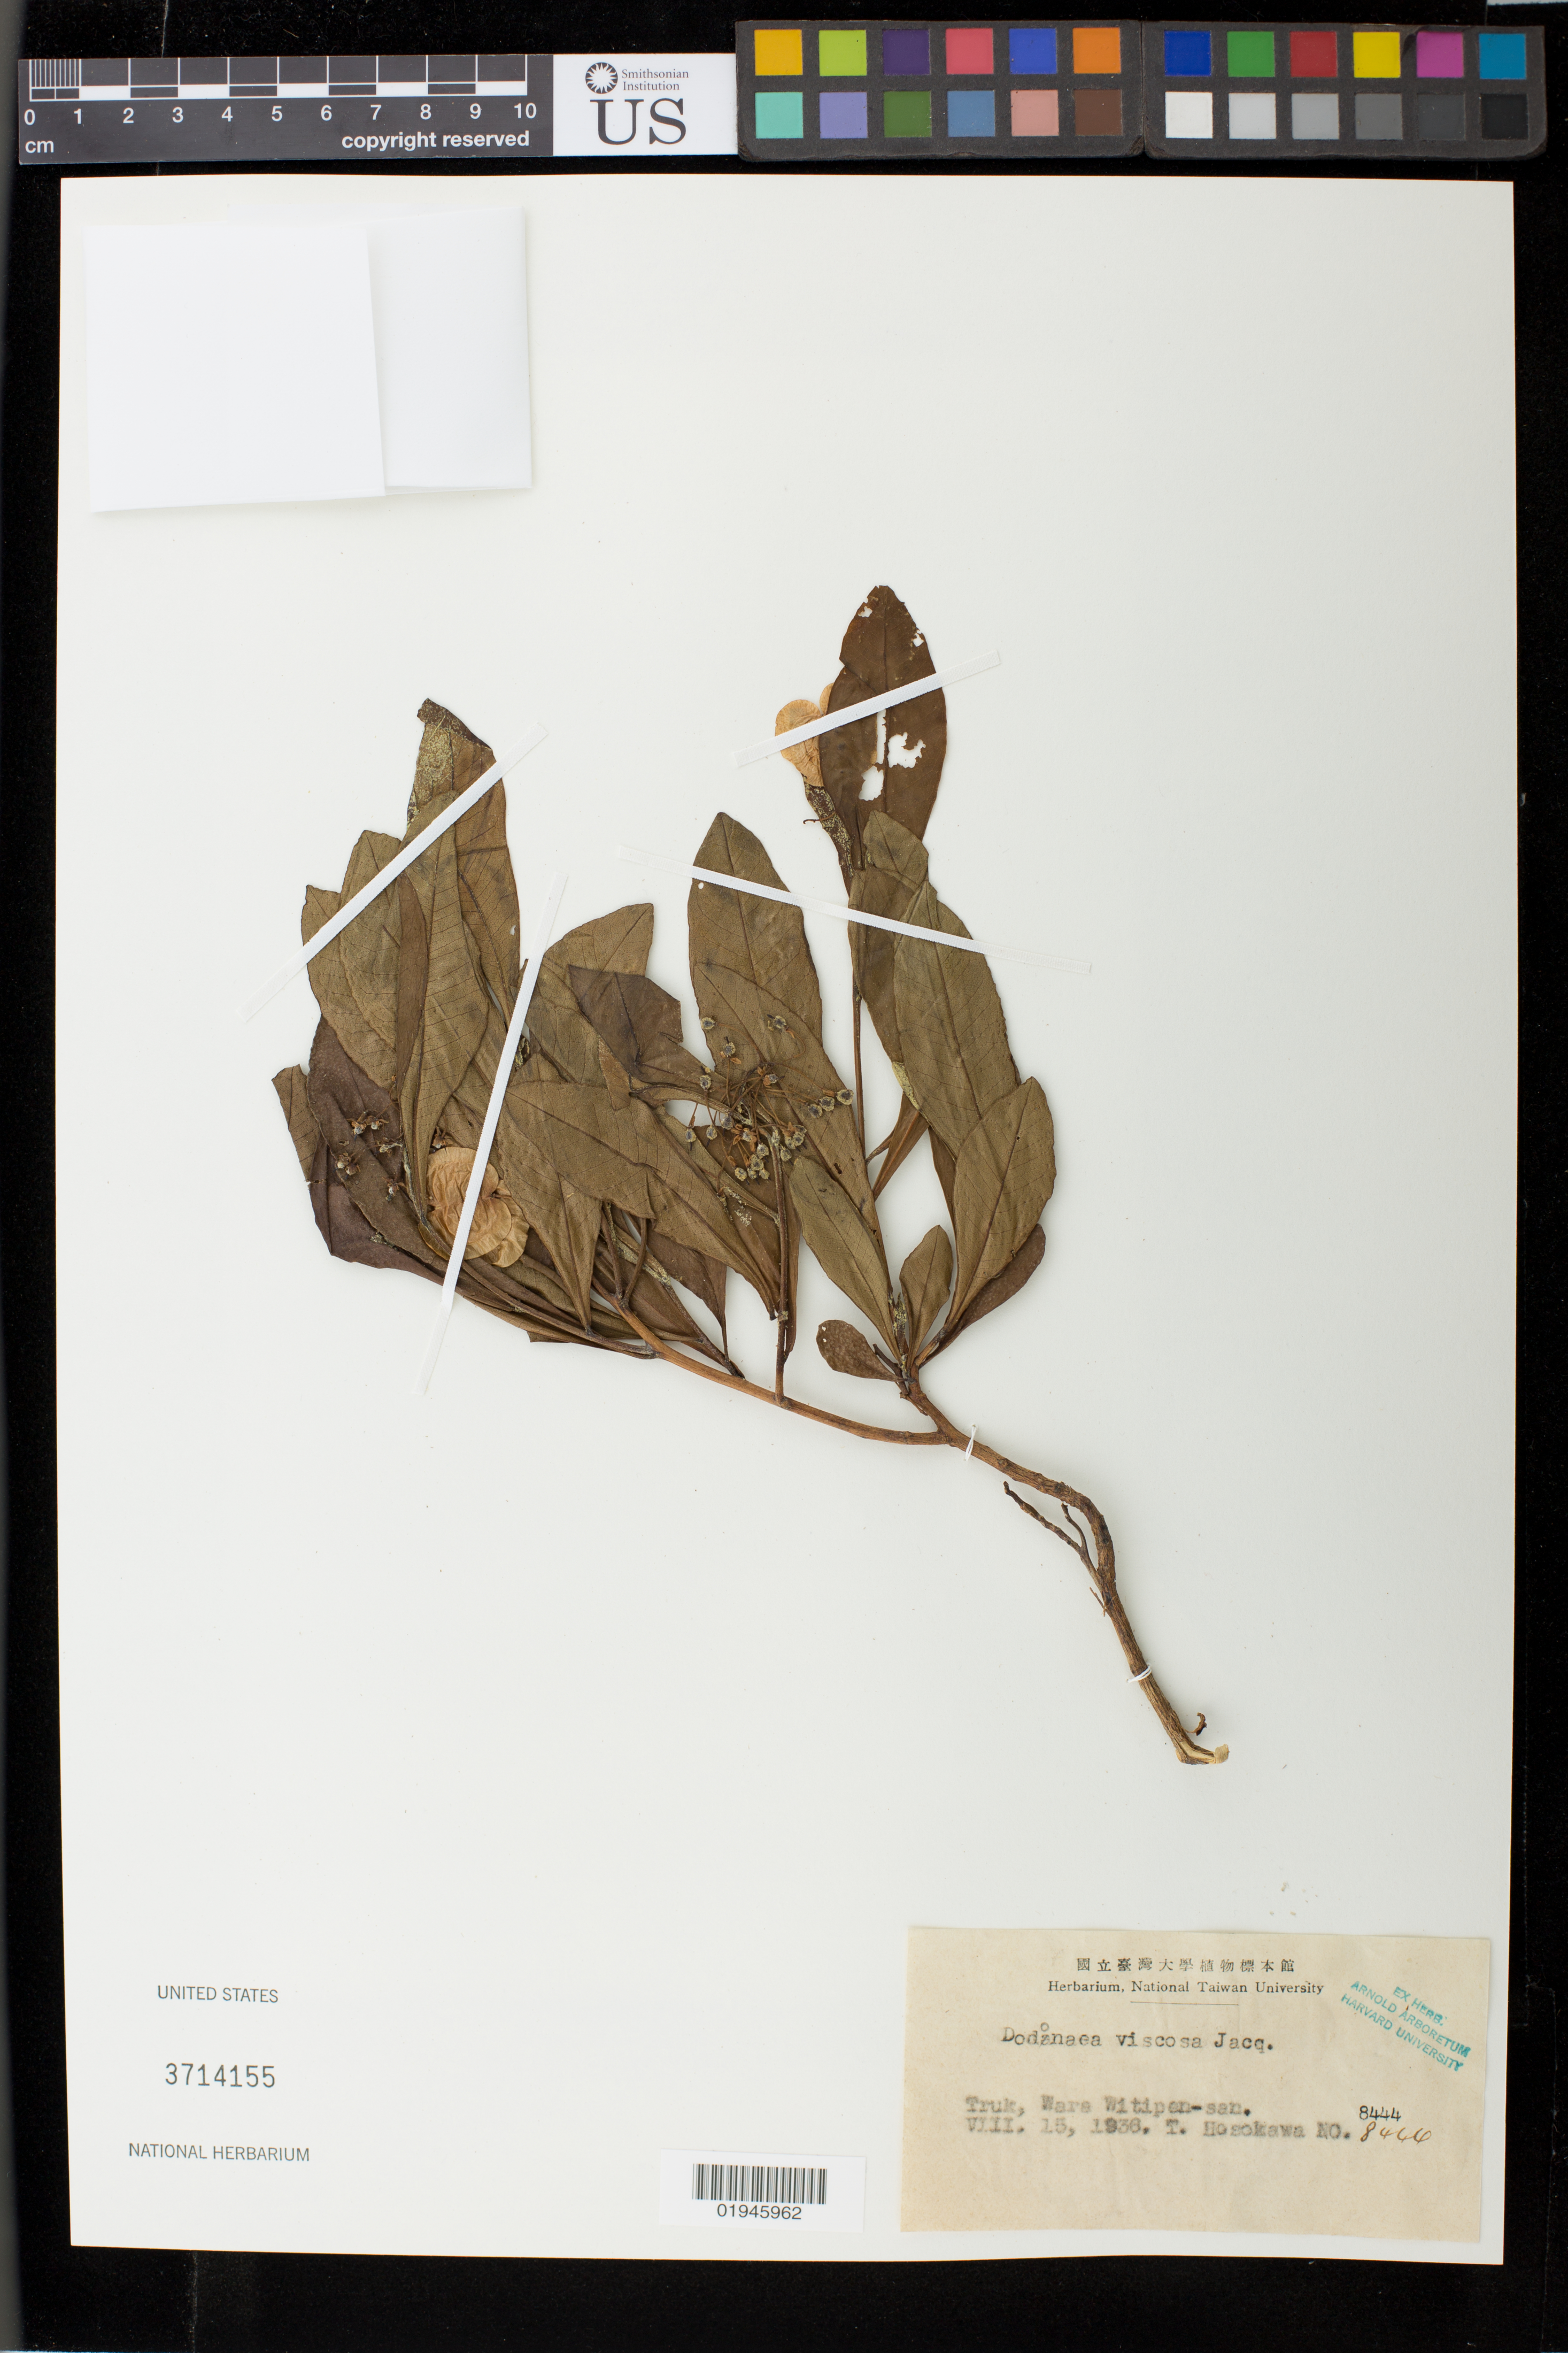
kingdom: Plantae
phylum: Tracheophyta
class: Magnoliopsida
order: Sapindales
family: Sapindaceae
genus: Dodonaea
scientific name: Dodonaea viscosa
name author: Jacq.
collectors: T. Hosokawa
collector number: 8444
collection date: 1936-08-15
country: Micronesia, Federated States of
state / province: Truk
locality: Wara Witipen-san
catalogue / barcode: US 3714155